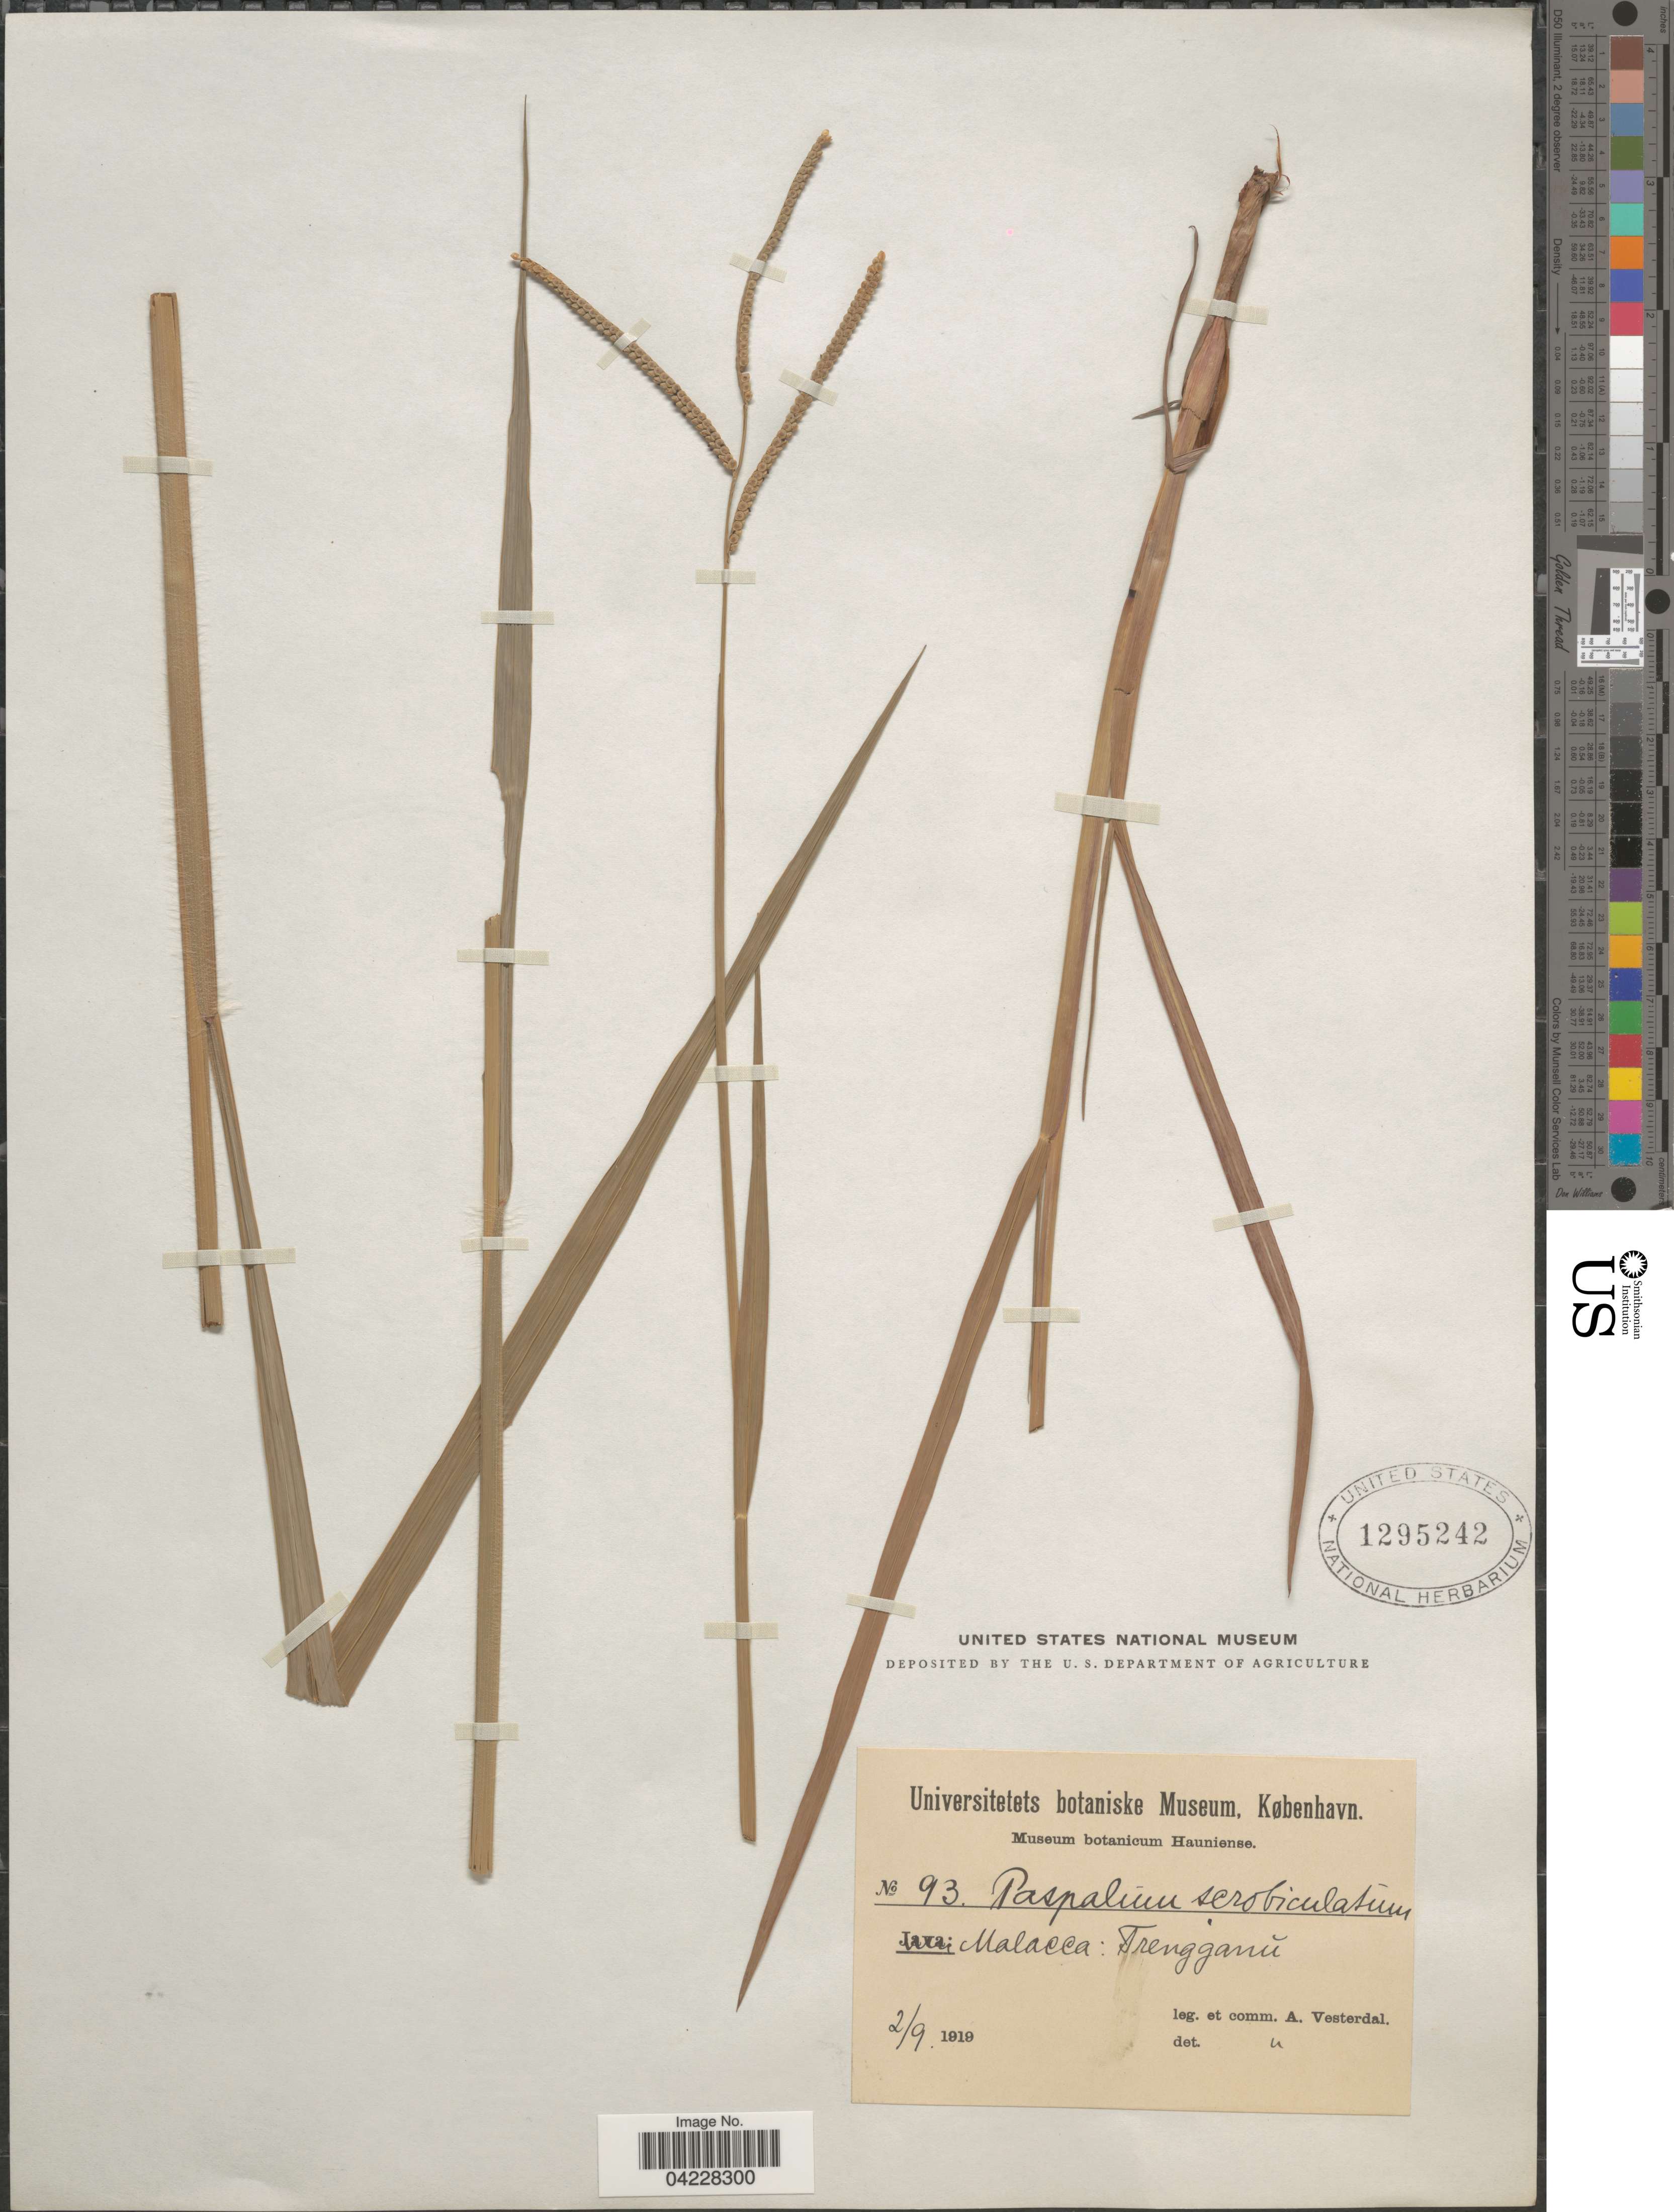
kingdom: Plantae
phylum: Tracheophyta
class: Liliopsida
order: Poales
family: Poaceae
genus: Paspalum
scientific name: Paspalum sp.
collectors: A. Vesterdal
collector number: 93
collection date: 1919-09-02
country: Malaysia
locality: Malacca: Terengganu.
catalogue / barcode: US 1295242